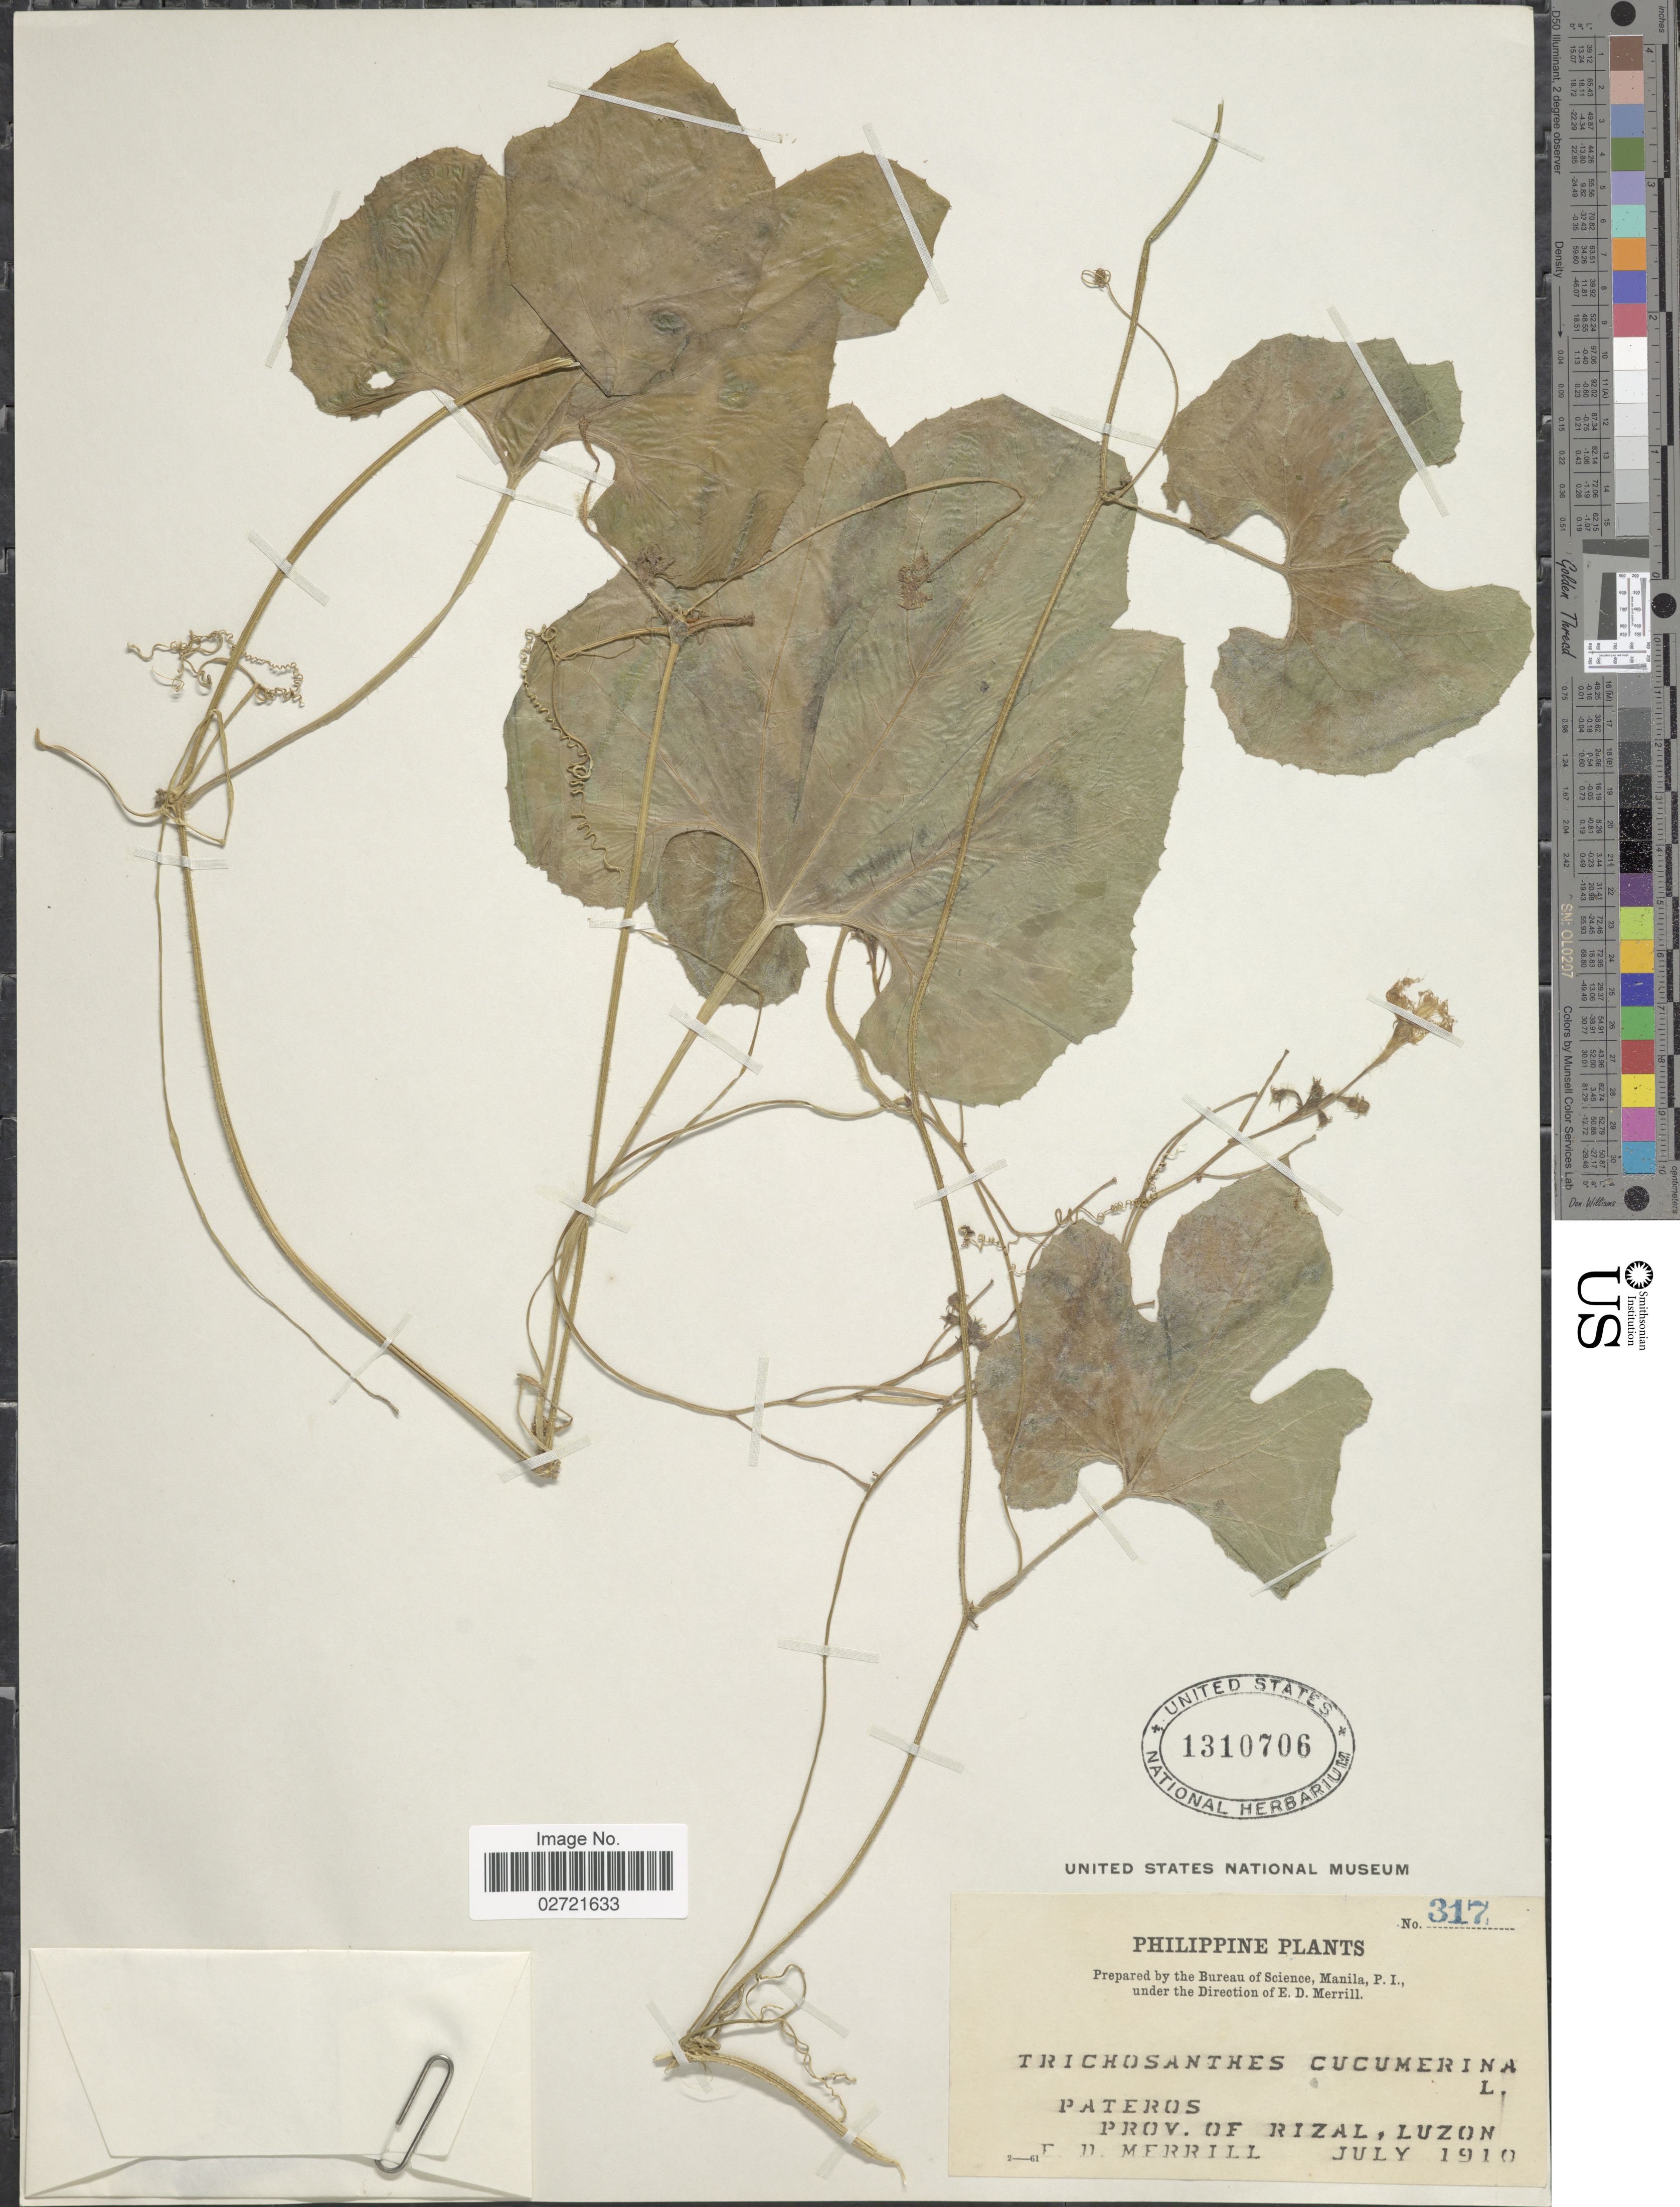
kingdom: Plantae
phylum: Tracheophyta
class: Magnoliopsida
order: Cucurbitales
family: Cucurbitaceae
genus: Trichosanthes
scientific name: Trichosanthes cucumerina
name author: L.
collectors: E. D. Merrill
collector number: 317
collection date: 1910-07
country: Philippines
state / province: Calabarzon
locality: Pateros, Prov. of Rizal, Luzon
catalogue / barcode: US 1310706